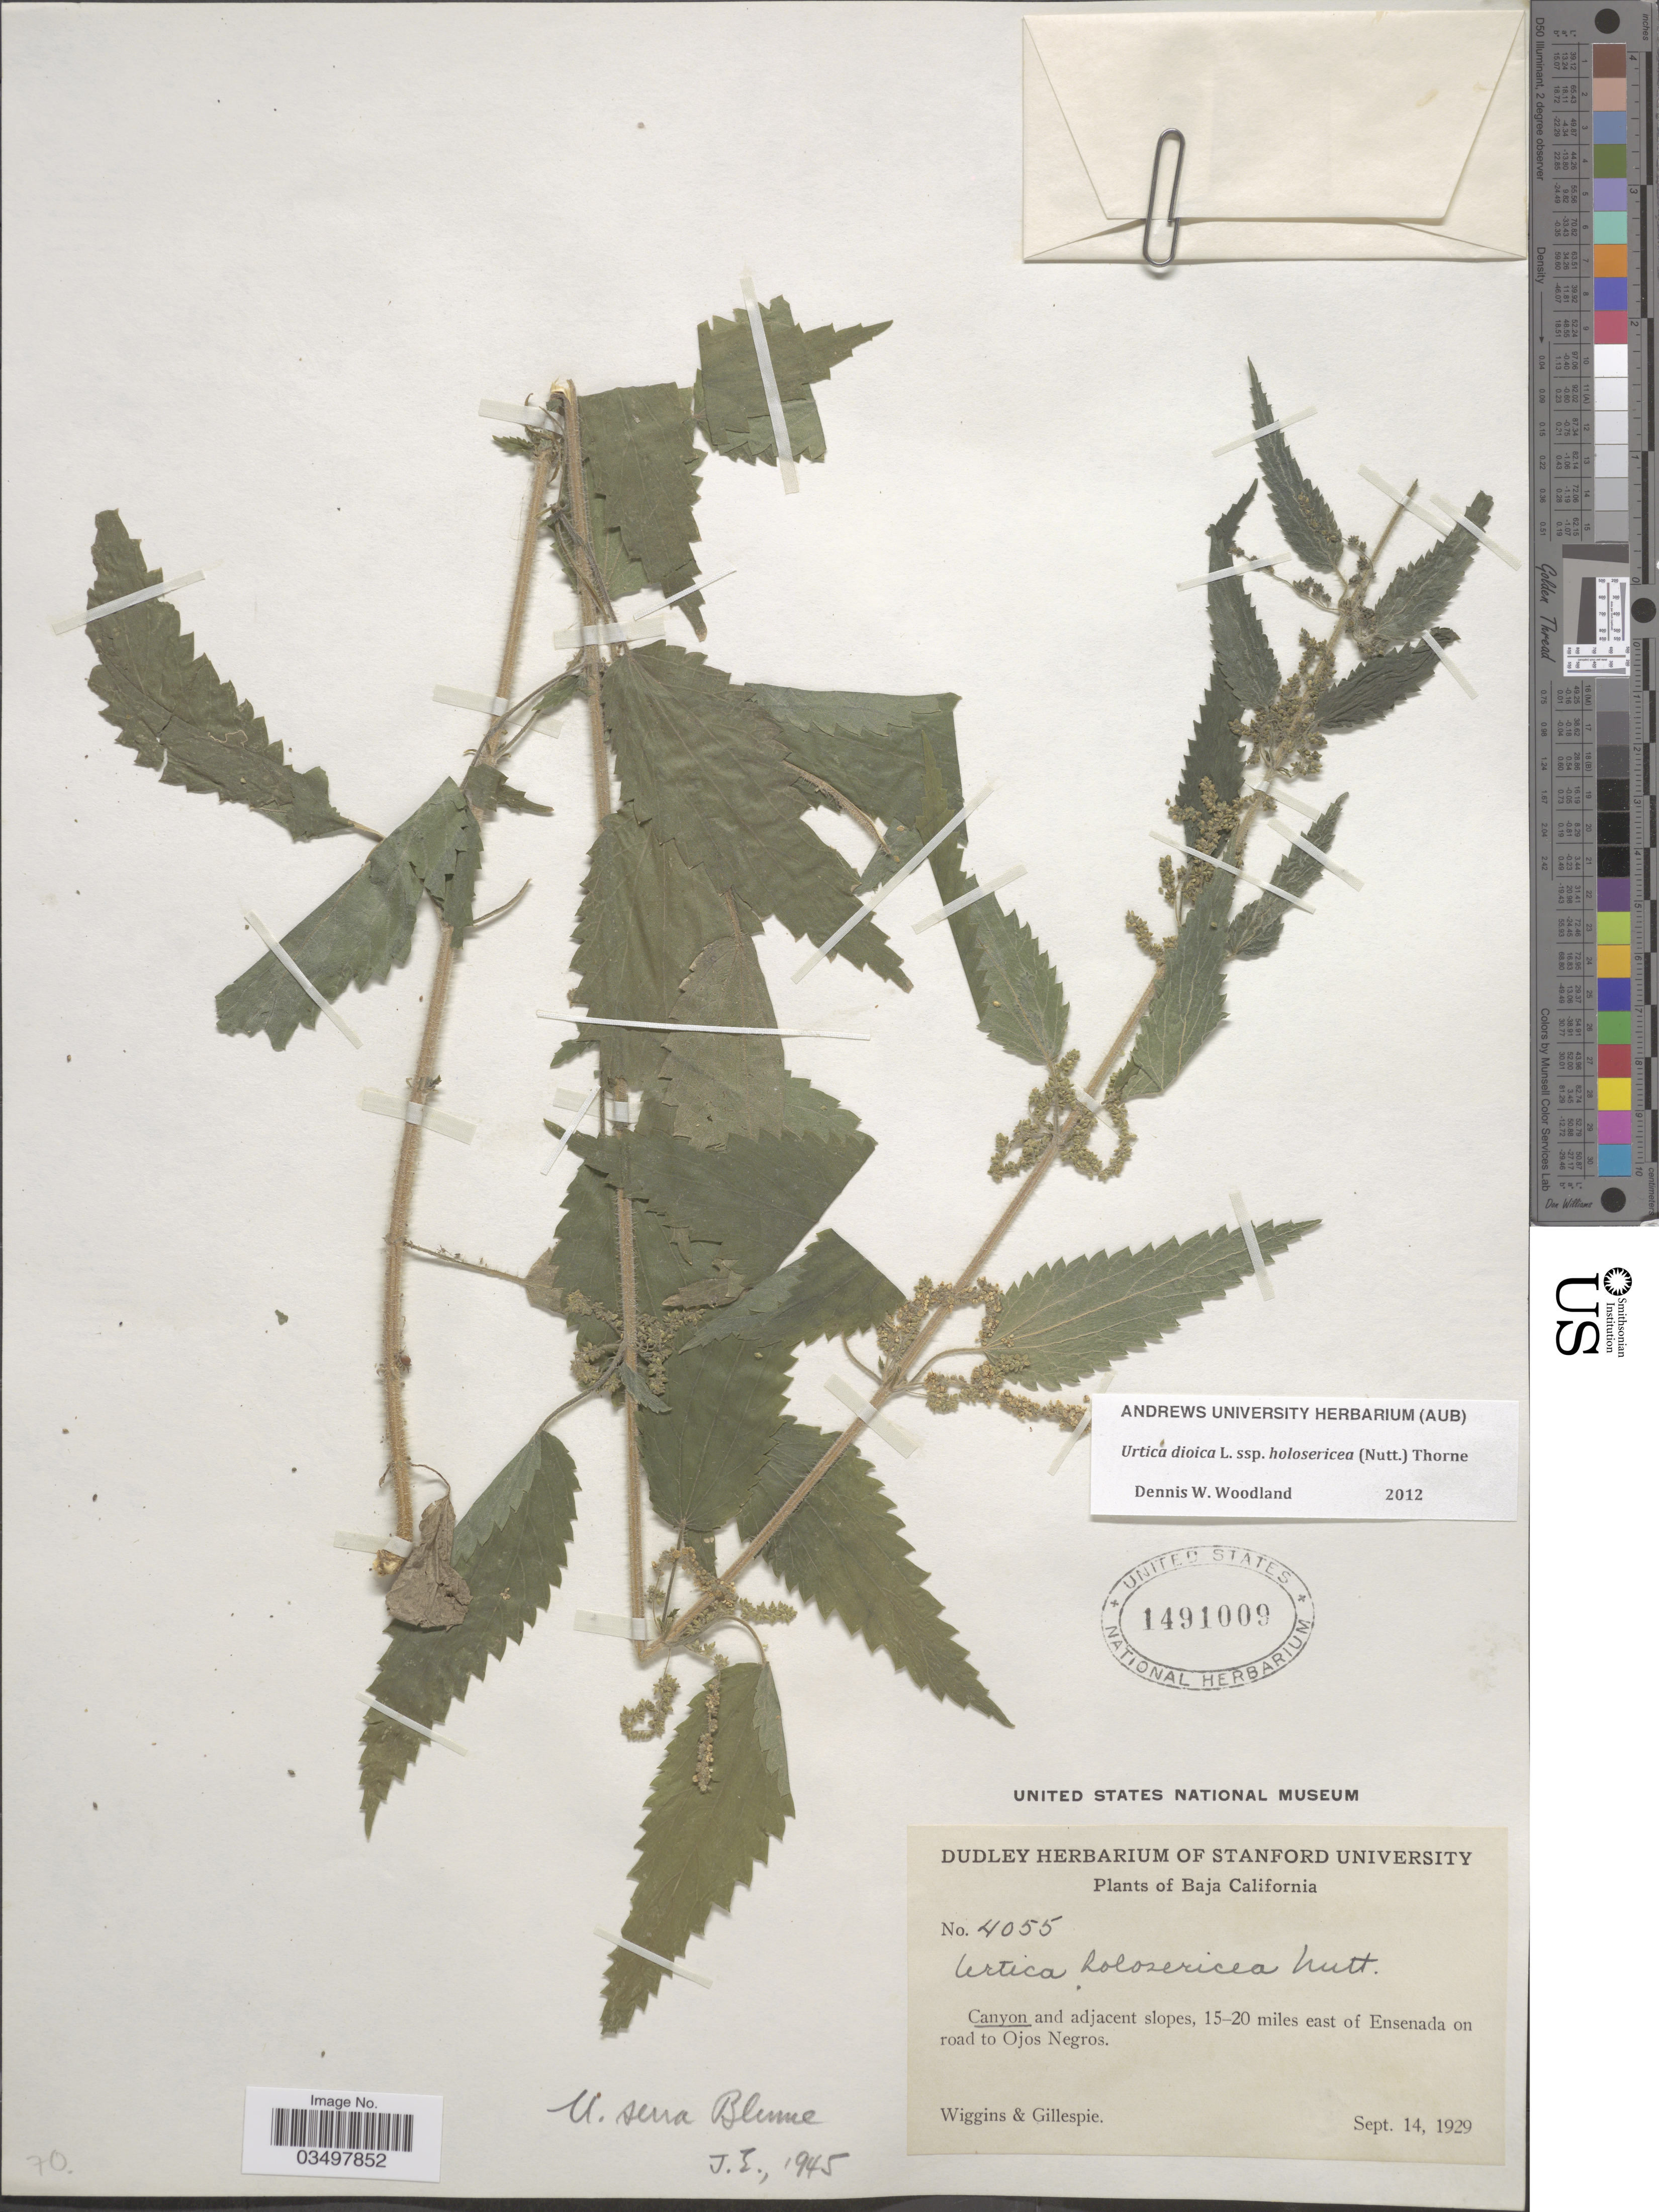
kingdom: Plantae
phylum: Tracheophyta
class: Magnoliopsida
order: Rosales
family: Urticaceae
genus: Urtica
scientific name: Urtica dioica subsp. holosericea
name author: (Nutt.) Thorne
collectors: -- Wiggins & -- Gillespie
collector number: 4055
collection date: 1929-09-14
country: Mexico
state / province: Baja California Norte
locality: Canyon and adjacent slopes, 15-20 miles east of Ensenada on road to Ojos Negros.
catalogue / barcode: US 1491009